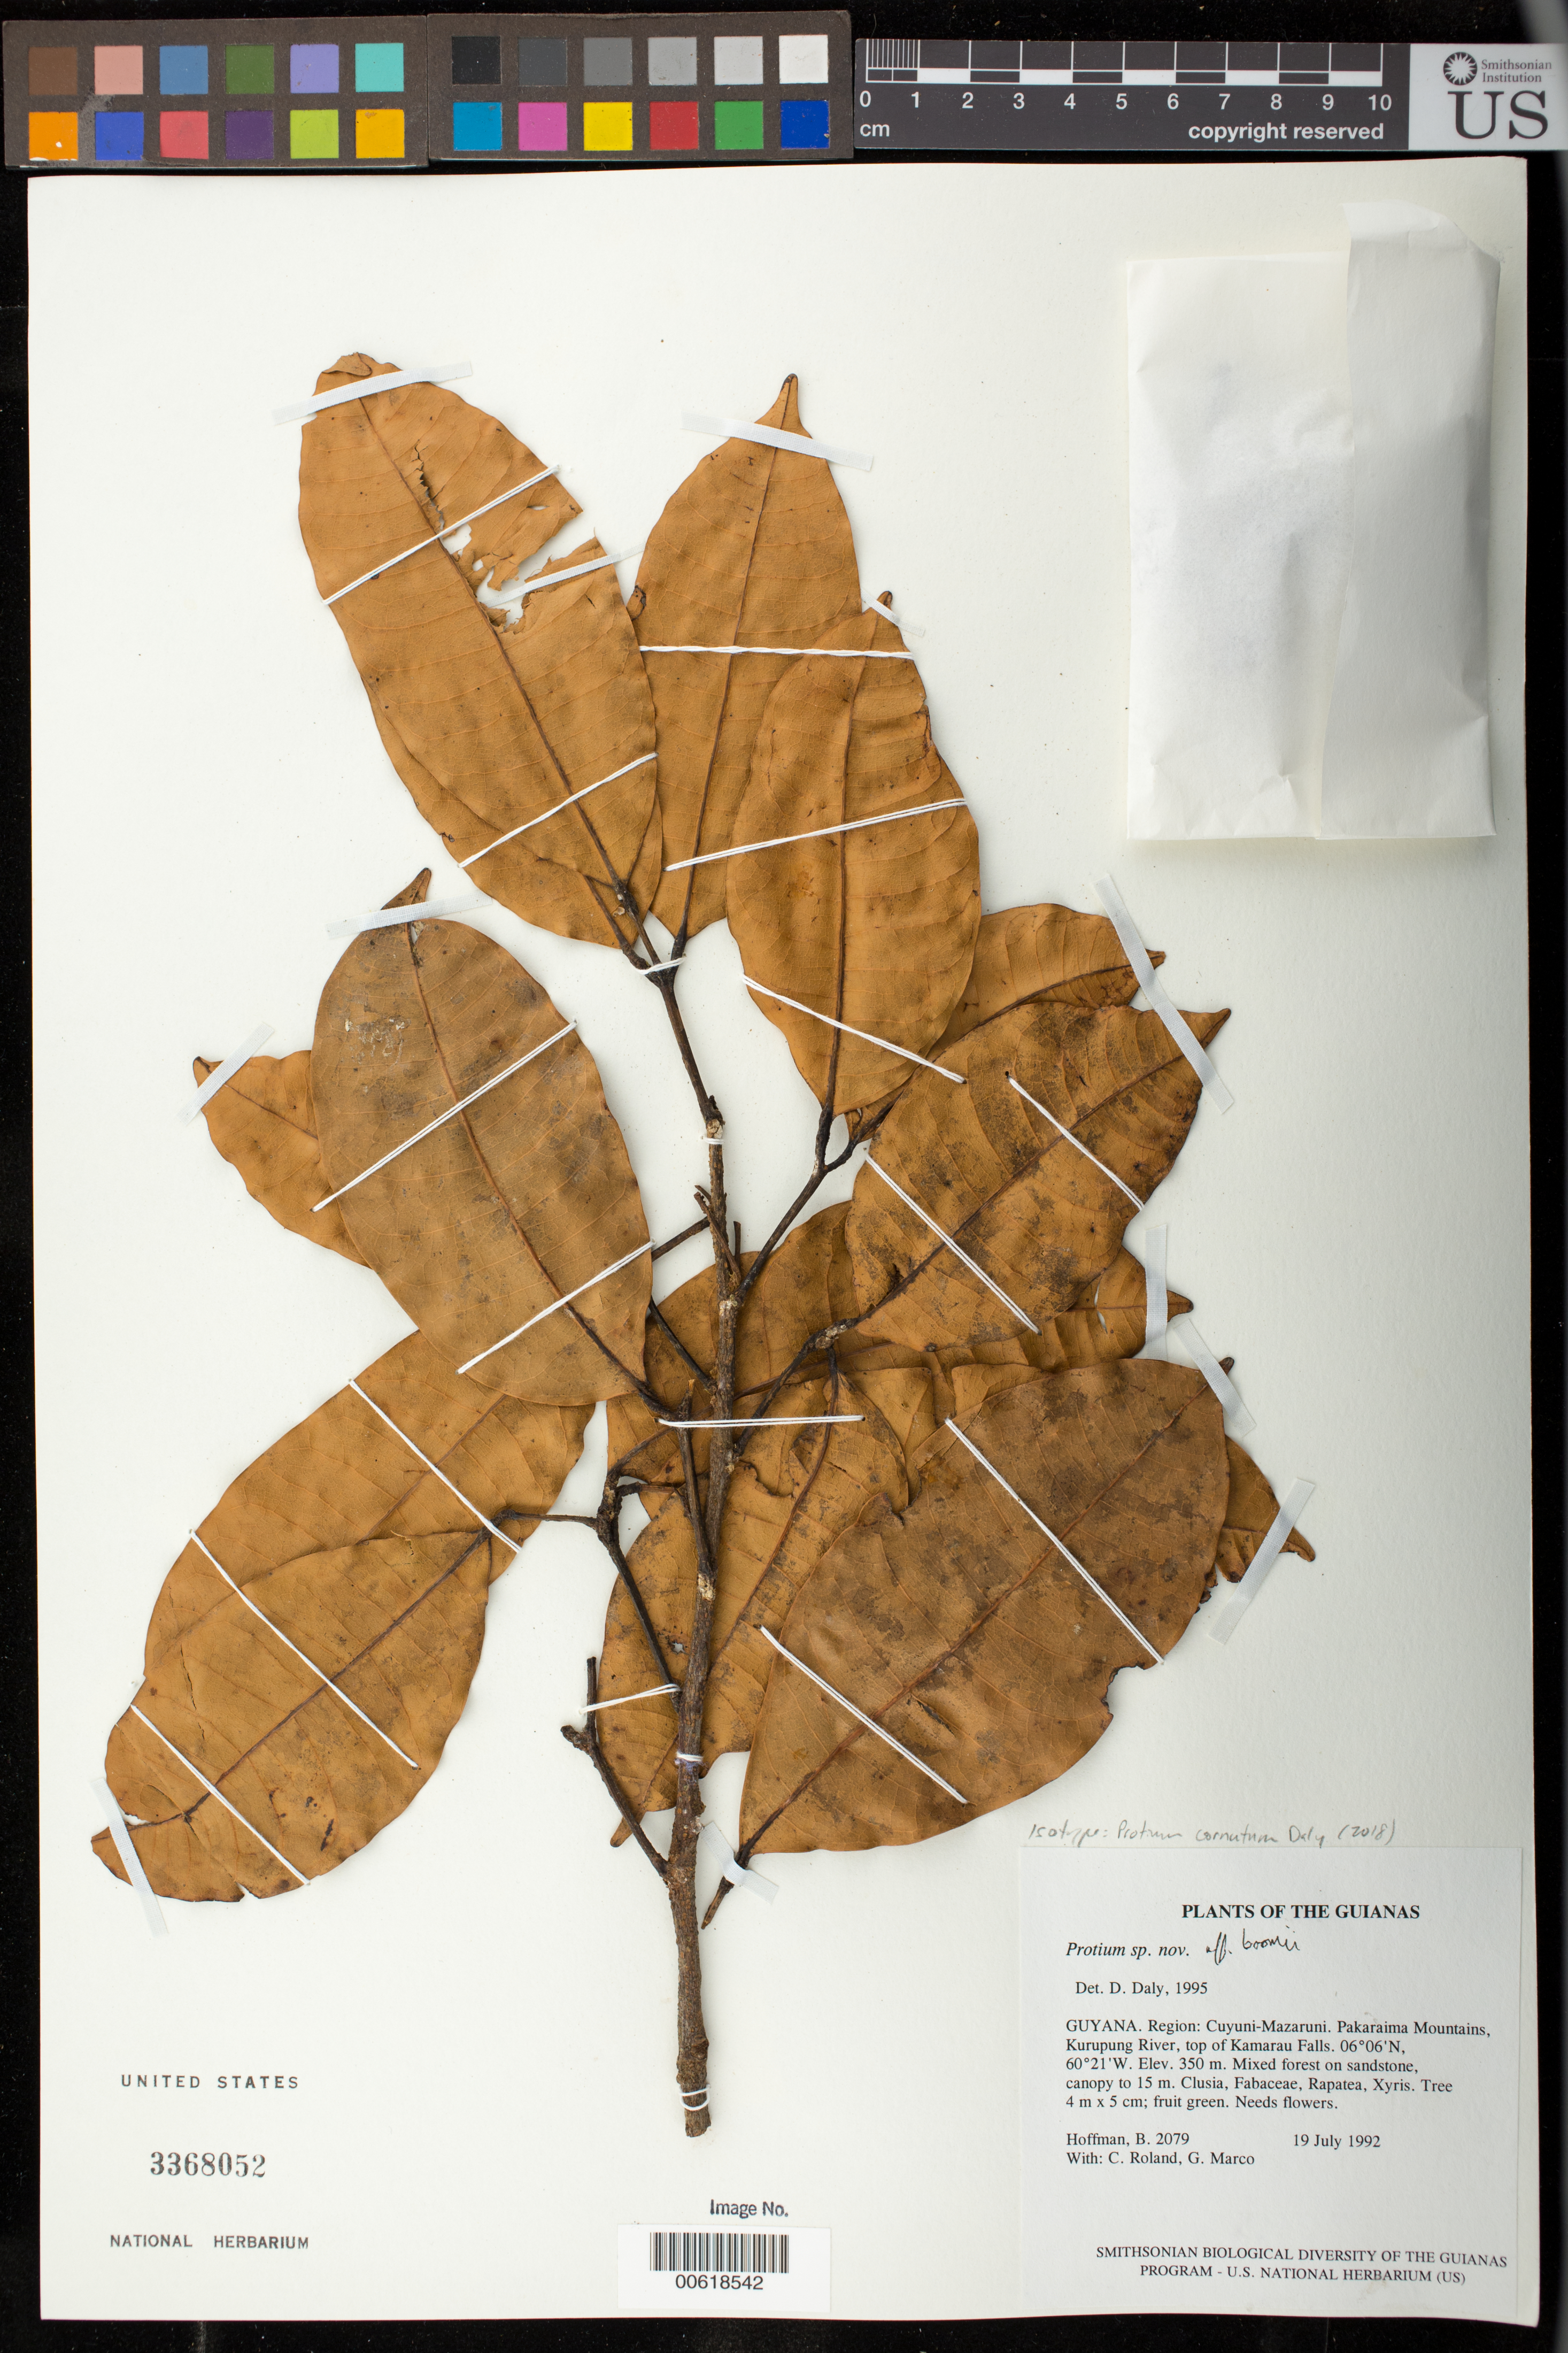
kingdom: Plantae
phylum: Tracheophyta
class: Magnoliopsida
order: Sapindales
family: Burseraceae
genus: Protium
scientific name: Protium cornutum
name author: Daly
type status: Isotype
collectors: B. Hoffman, C. Roland & G. Marco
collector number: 2079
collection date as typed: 19 July 1992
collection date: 1992-07-19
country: Guyana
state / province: Cuyuni-Mazaruni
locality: Pakaraima Mountains, Kurupung River, top of Kumarau Falls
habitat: Mixed forest on sandstone, canopy to 15 m. Clusia, Fabaceae, Rapatea, Xyris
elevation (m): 350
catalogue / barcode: US 3368052